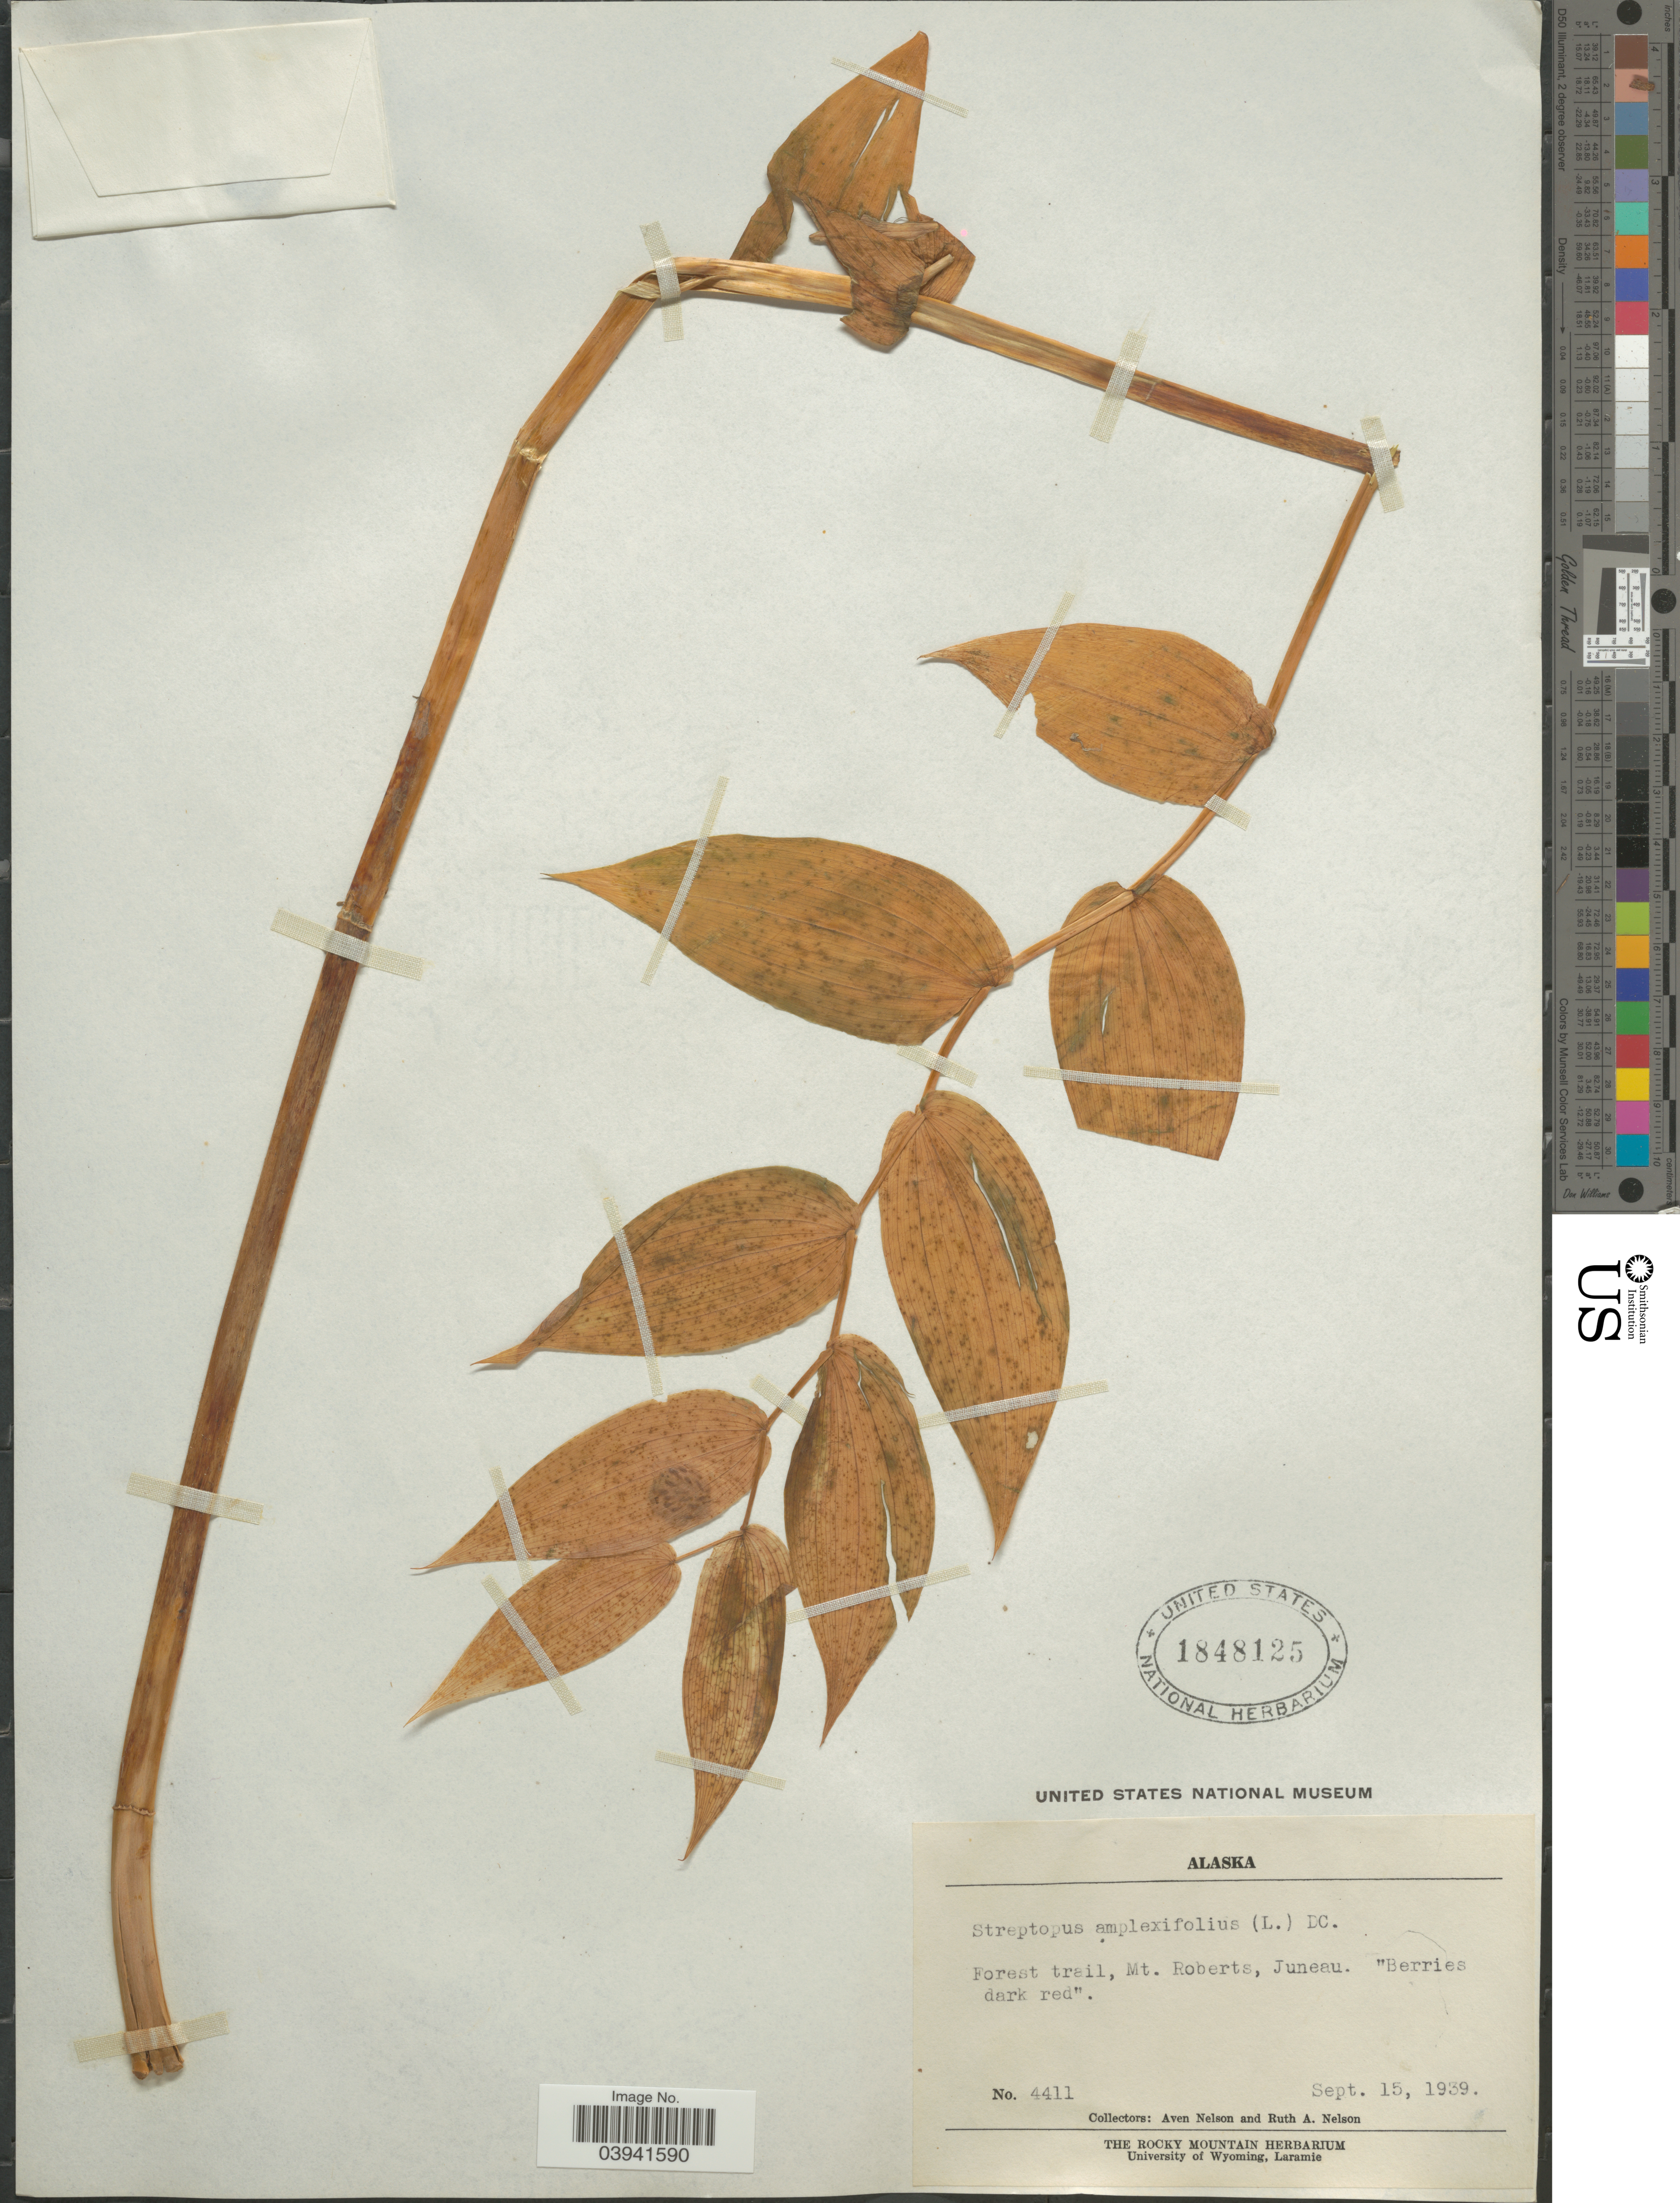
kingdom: Plantae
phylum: Tracheophyta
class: Liliopsida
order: Liliales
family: Liliaceae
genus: Streptopus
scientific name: Streptopus amplexifolius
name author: (L.) DC.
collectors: A. Nelson & R. A. Nelson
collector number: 4411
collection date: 1939-09-15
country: United States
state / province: Alaska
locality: Forest trail, Mt. Roberts, Juneau.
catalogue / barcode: US 1848125